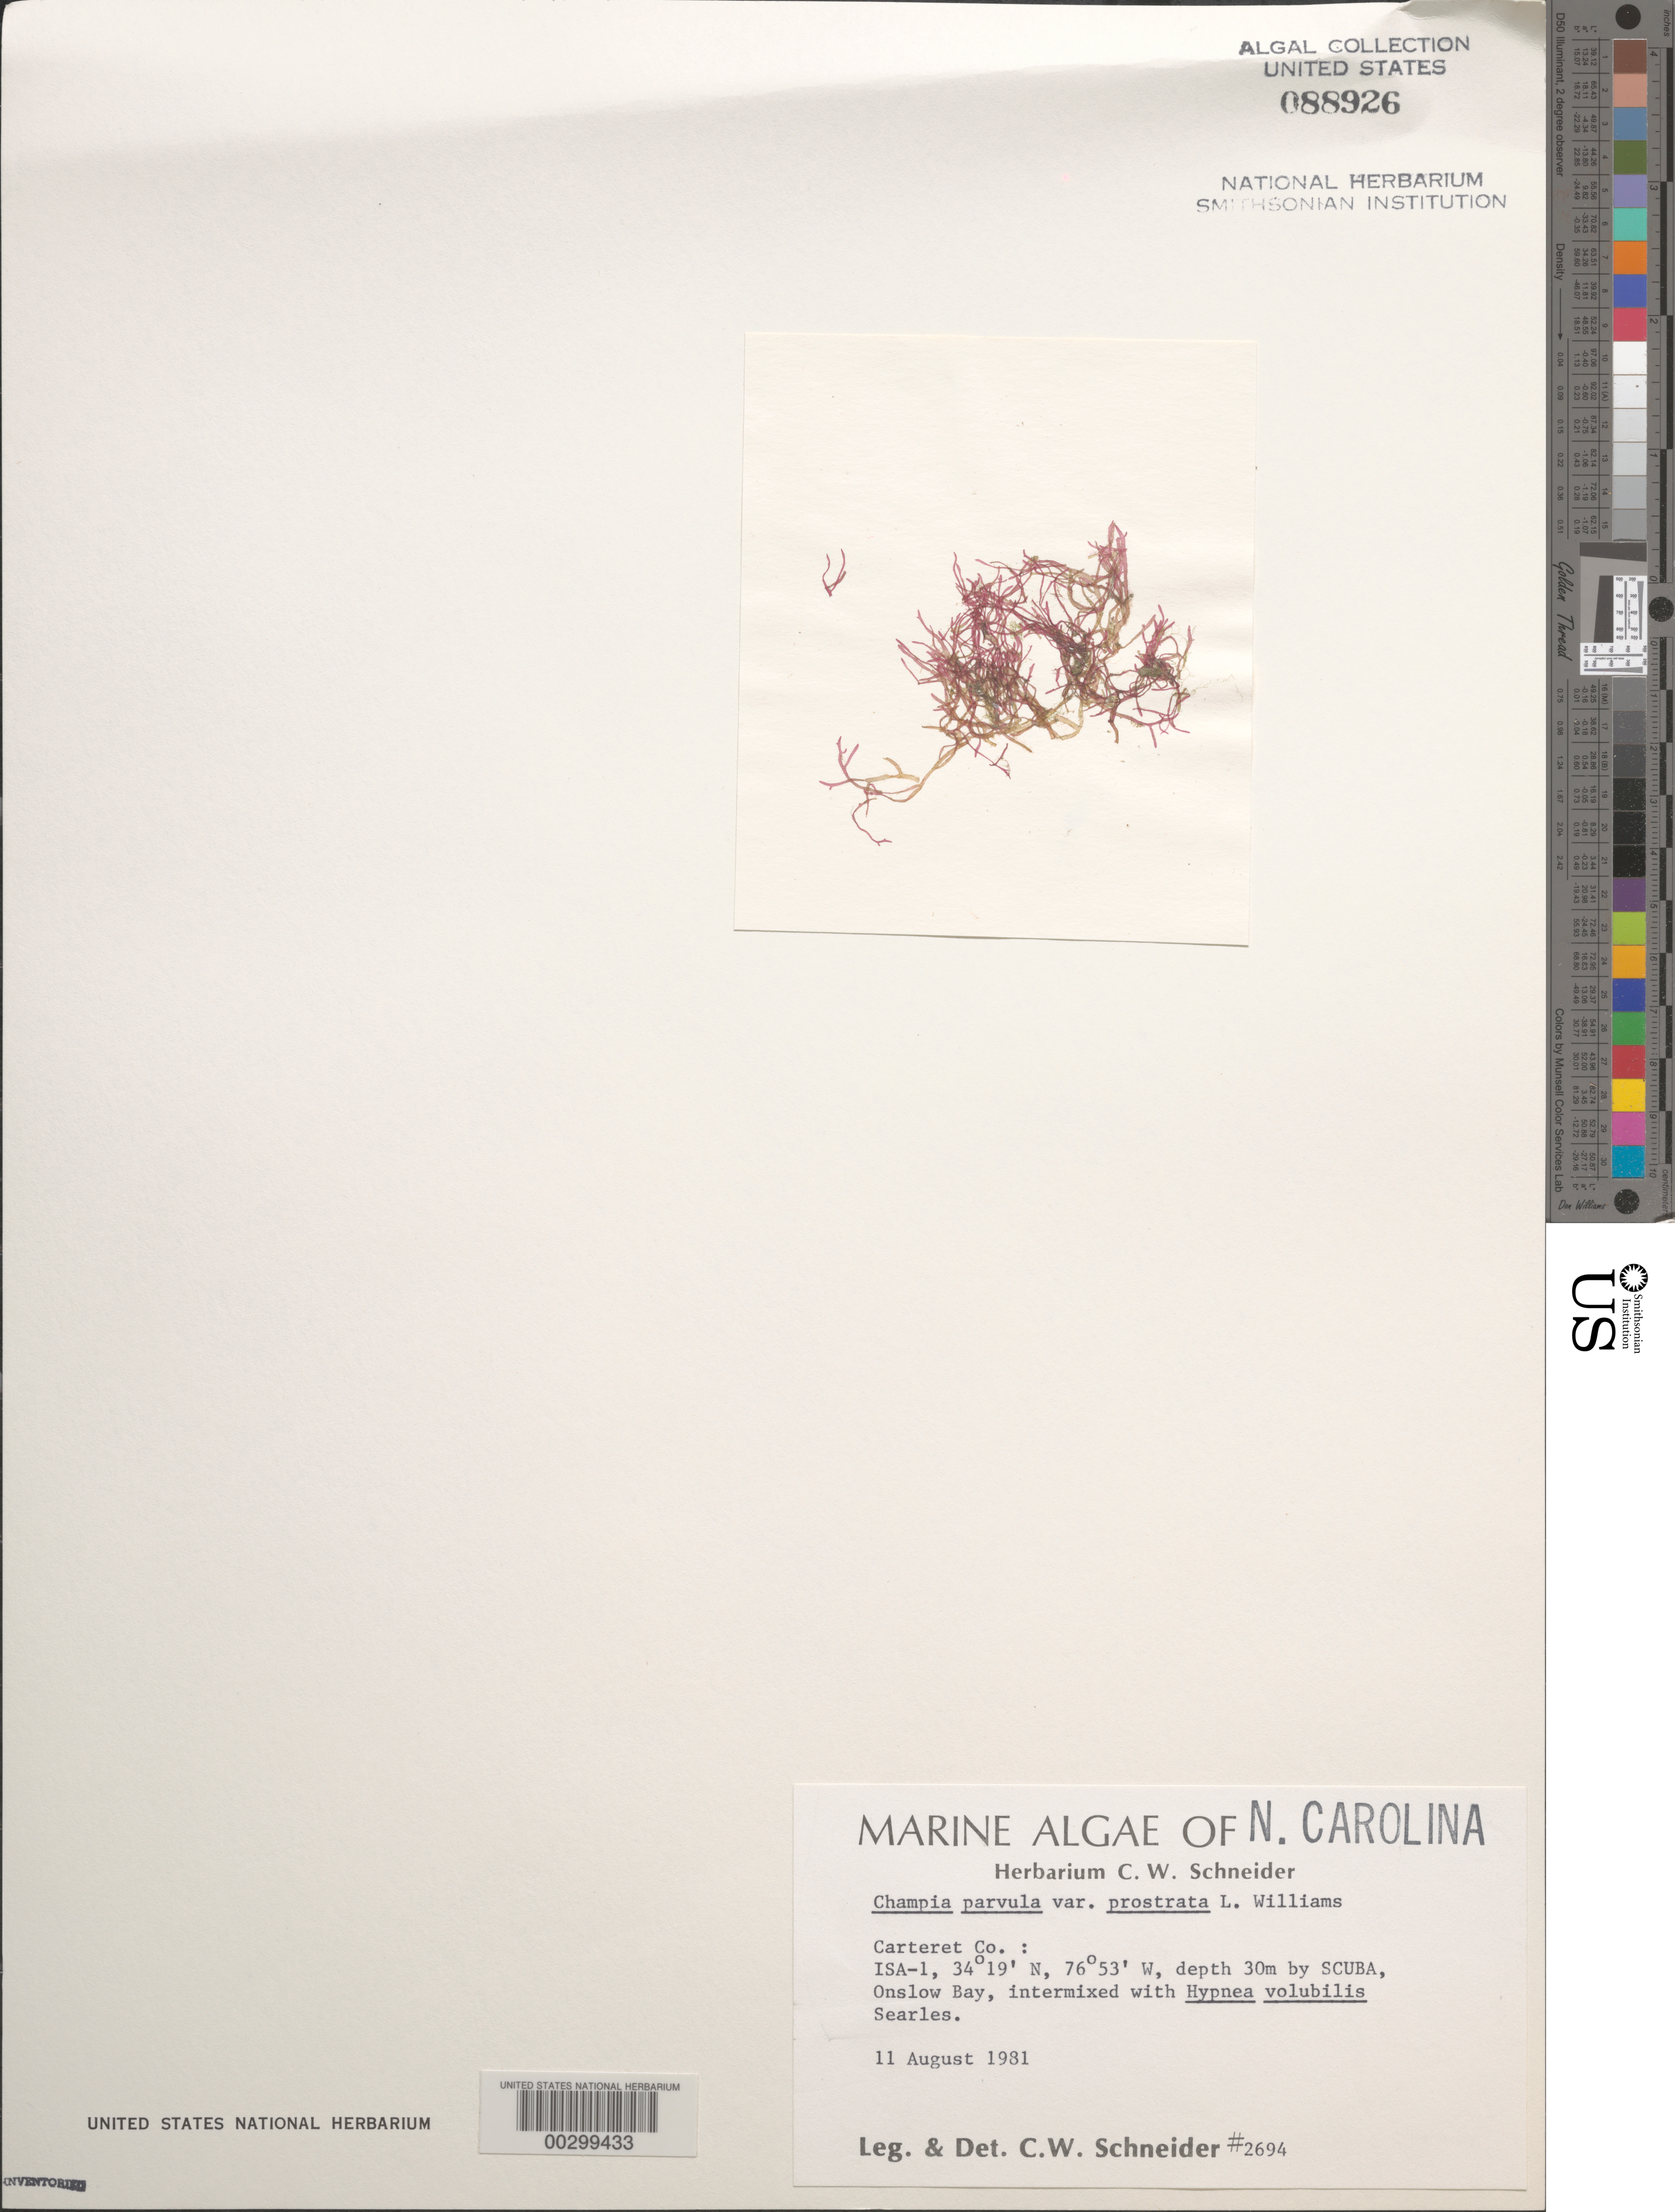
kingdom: Plantae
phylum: Rhodophyta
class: Florideophyceae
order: Rhodymeniales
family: Champiaceae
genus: Champia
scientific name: Champia parvula var. prostrata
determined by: Schneider, C. W.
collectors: C. W. Schneider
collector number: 2694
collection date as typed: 11 Aug 1981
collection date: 1981-08-11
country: United States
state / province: North Carolina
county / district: Carteret County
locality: Onslow Bay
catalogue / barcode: US 88926